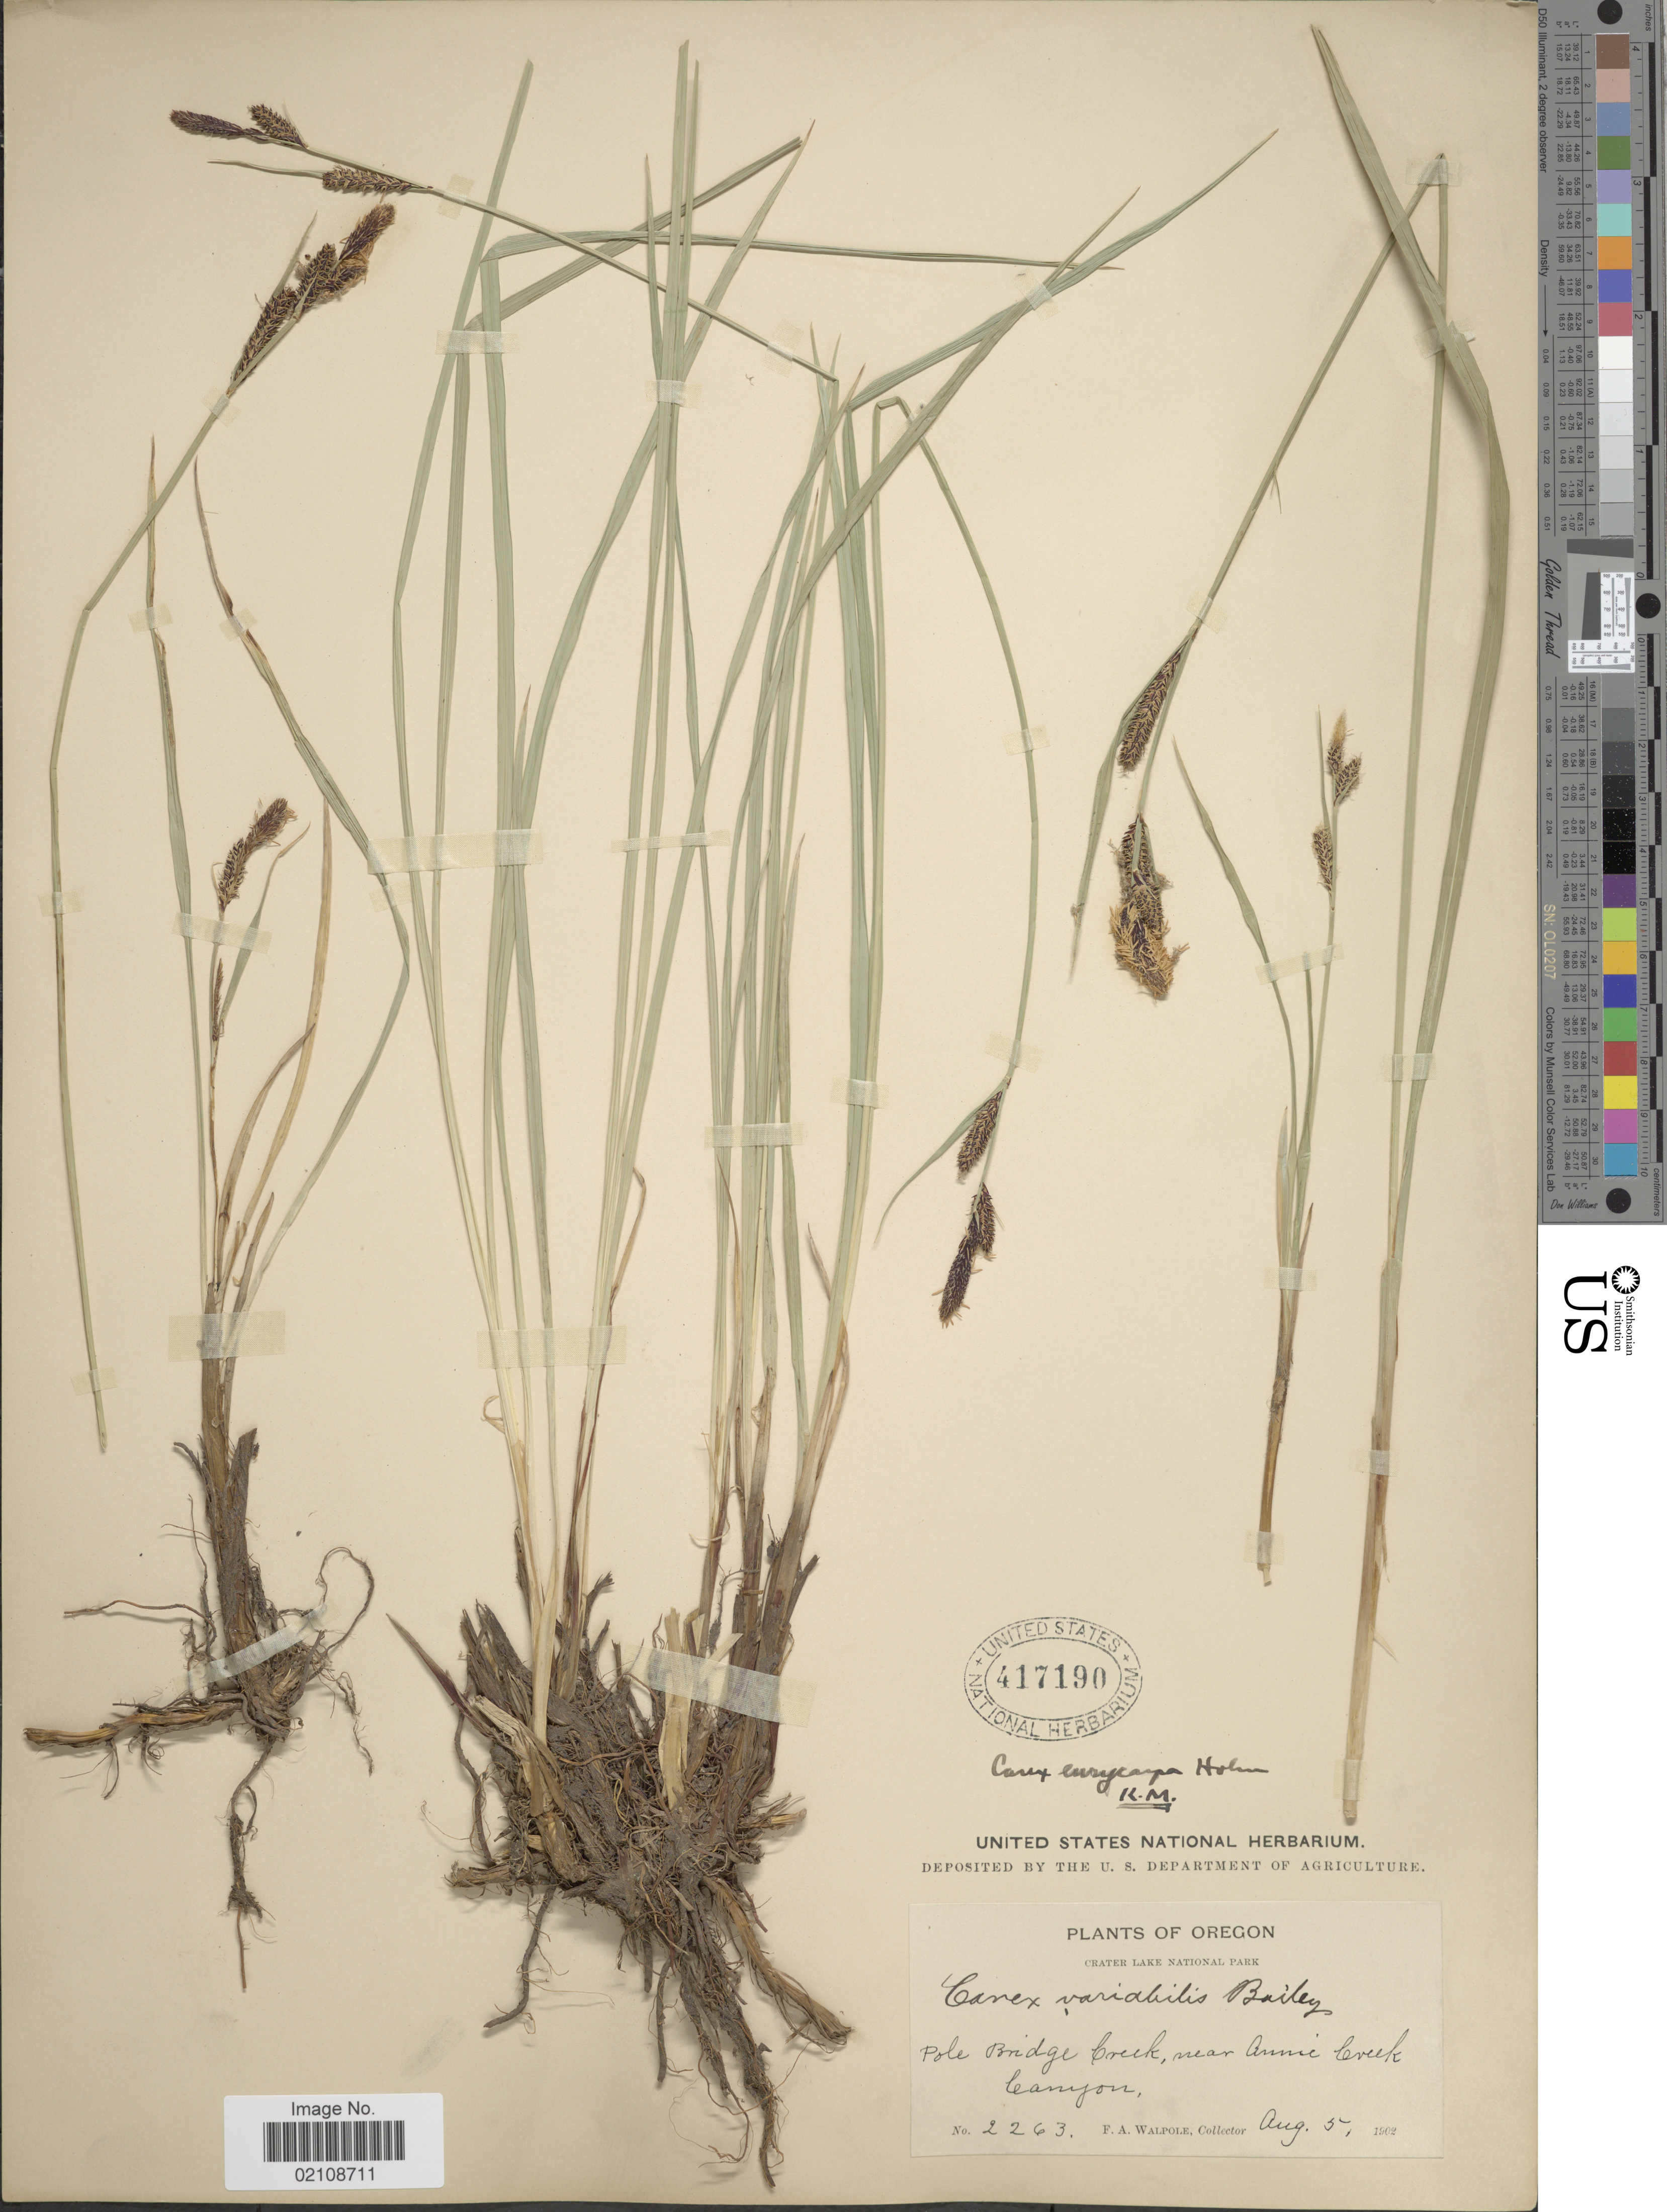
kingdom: Plantae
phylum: Tracheophyta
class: Liliopsida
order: Poales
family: Cyperaceae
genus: Carex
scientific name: Carex angustata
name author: Boott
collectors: F. Walpole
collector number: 2263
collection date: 1962-08-05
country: United States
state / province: Oregon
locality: Crater Lake National Park, Pole Bridge Creek, near Annie Creek Canyon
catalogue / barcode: US 417190